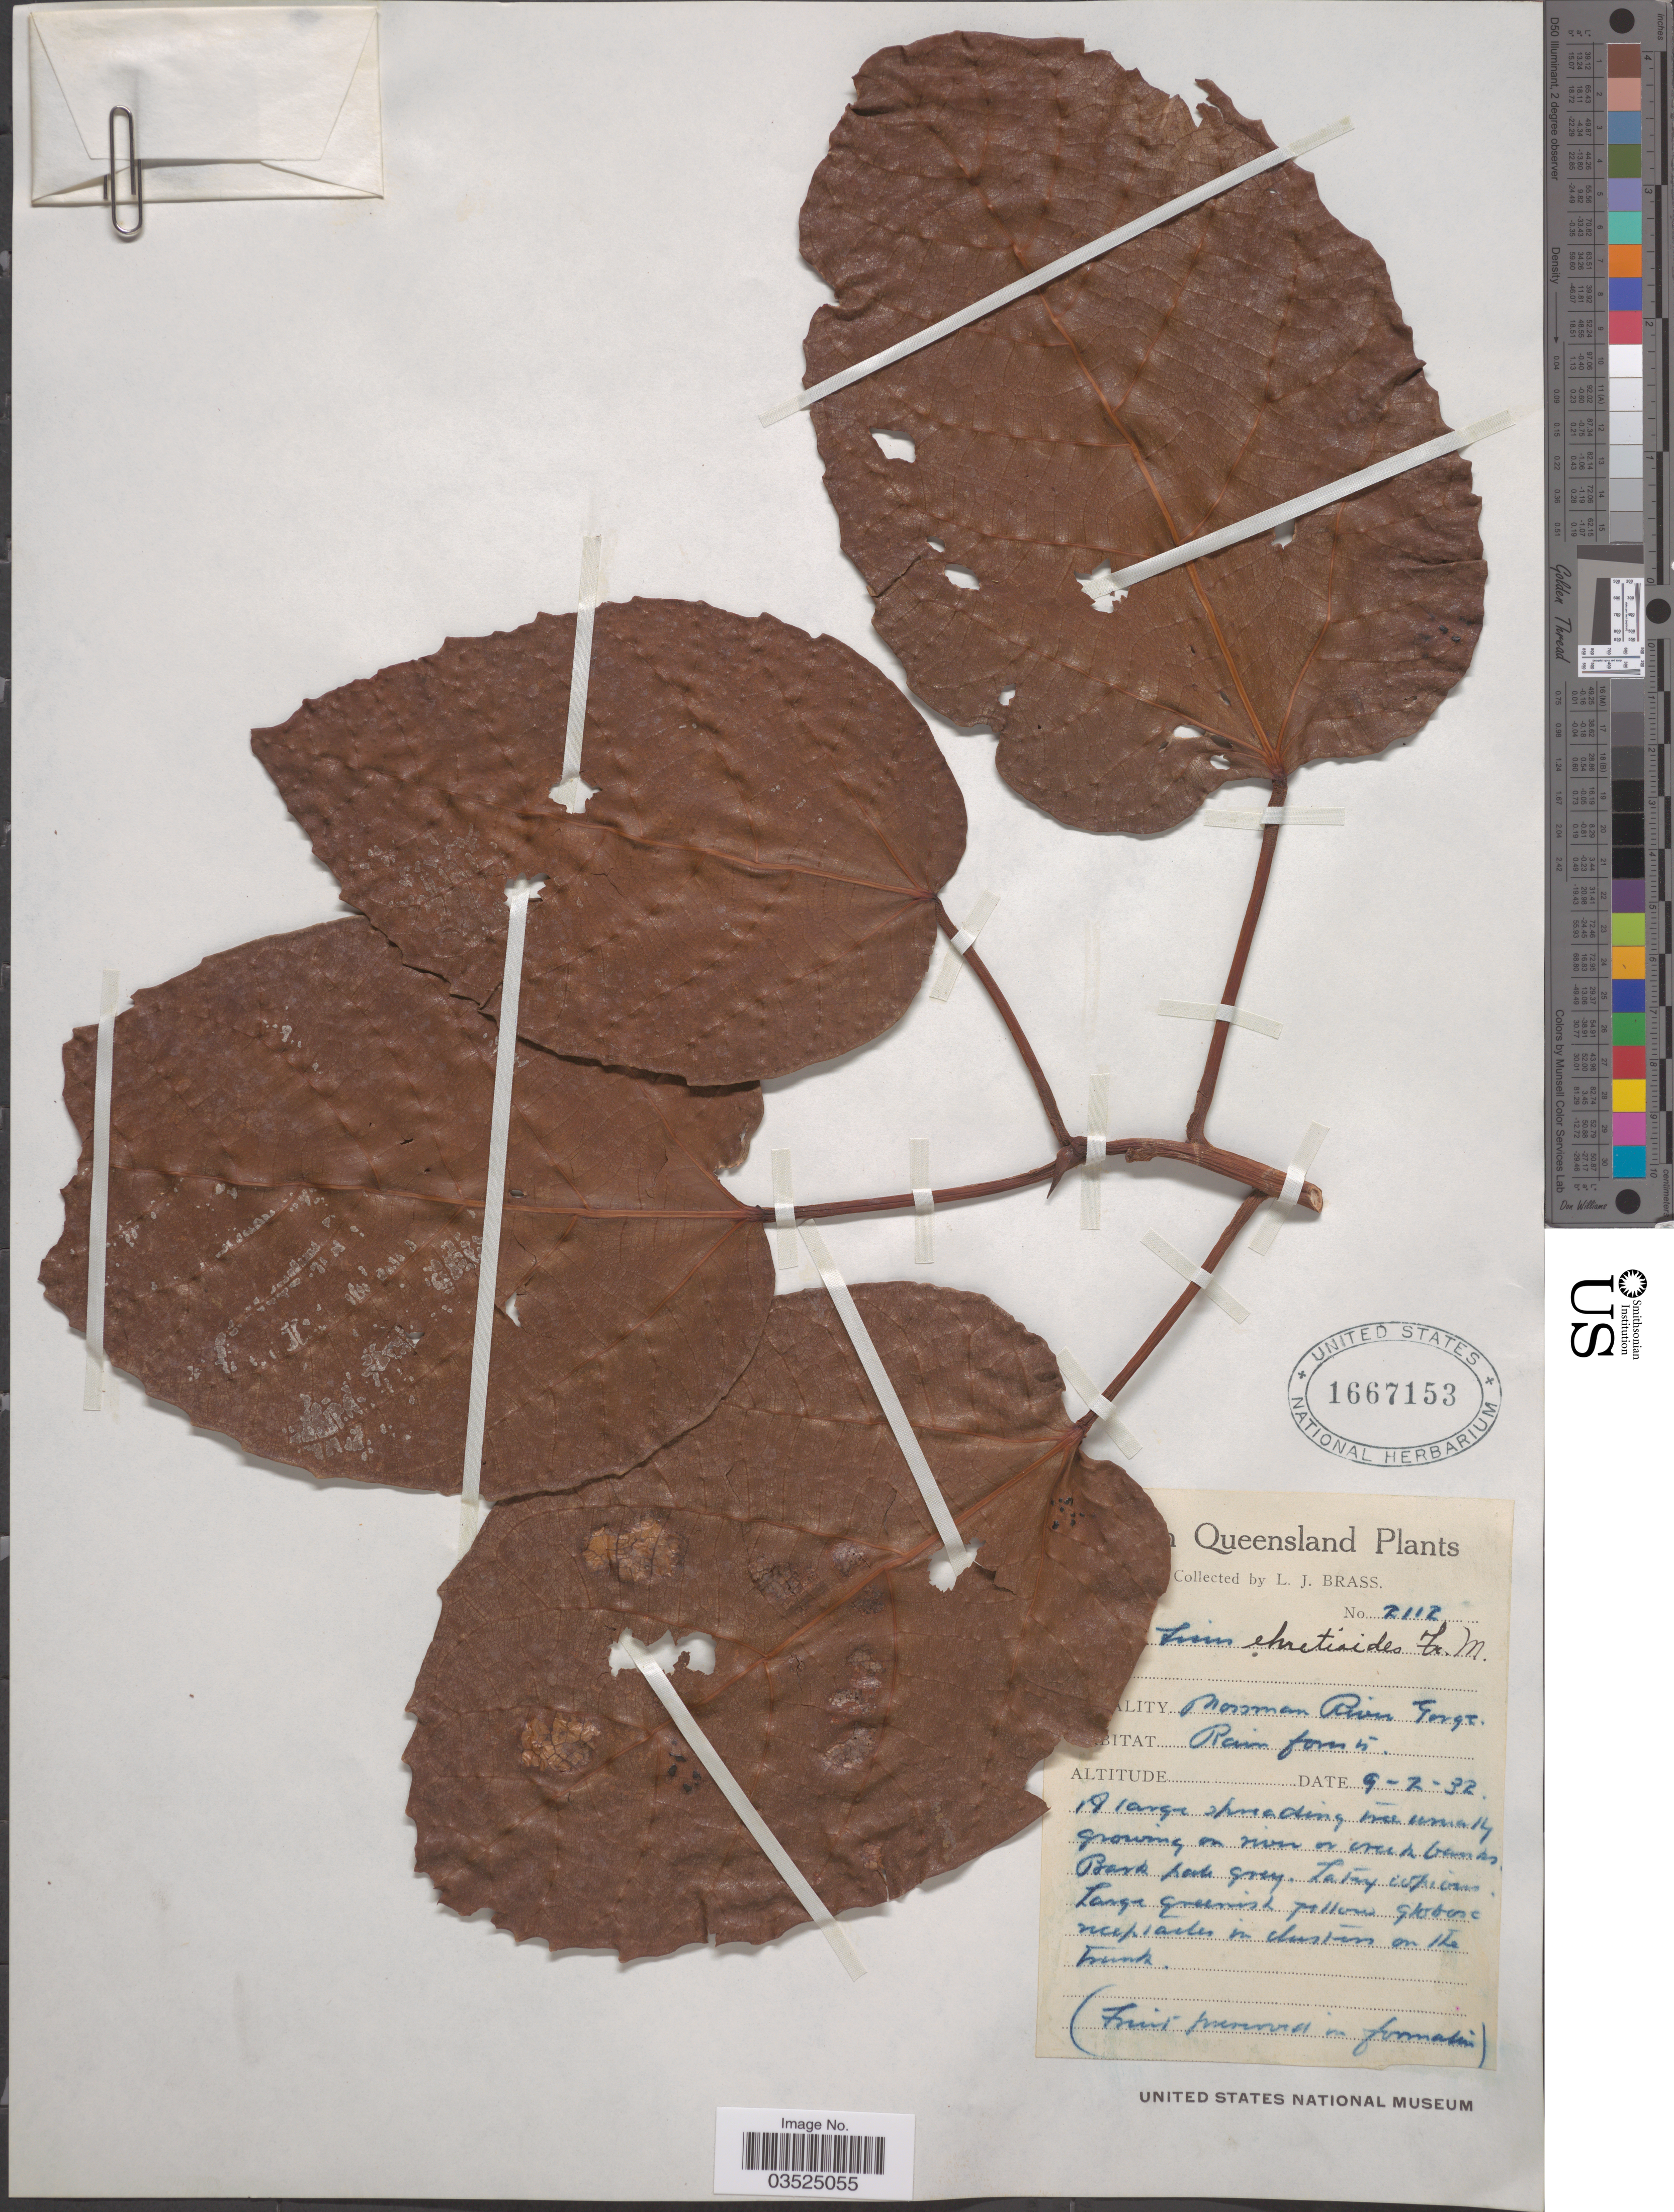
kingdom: Plantae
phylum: Tracheophyta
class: Magnoliopsida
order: Rosales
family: Moraceae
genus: Ficus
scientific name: Ficus ehretioides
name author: F. Muell. ex Benth.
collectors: L. J. Brass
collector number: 2112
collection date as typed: Transcribed d/m/y: 9/2/32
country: Australia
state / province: Queensland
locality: Queensland. Mossman River Gorge.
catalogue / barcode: US 1667153